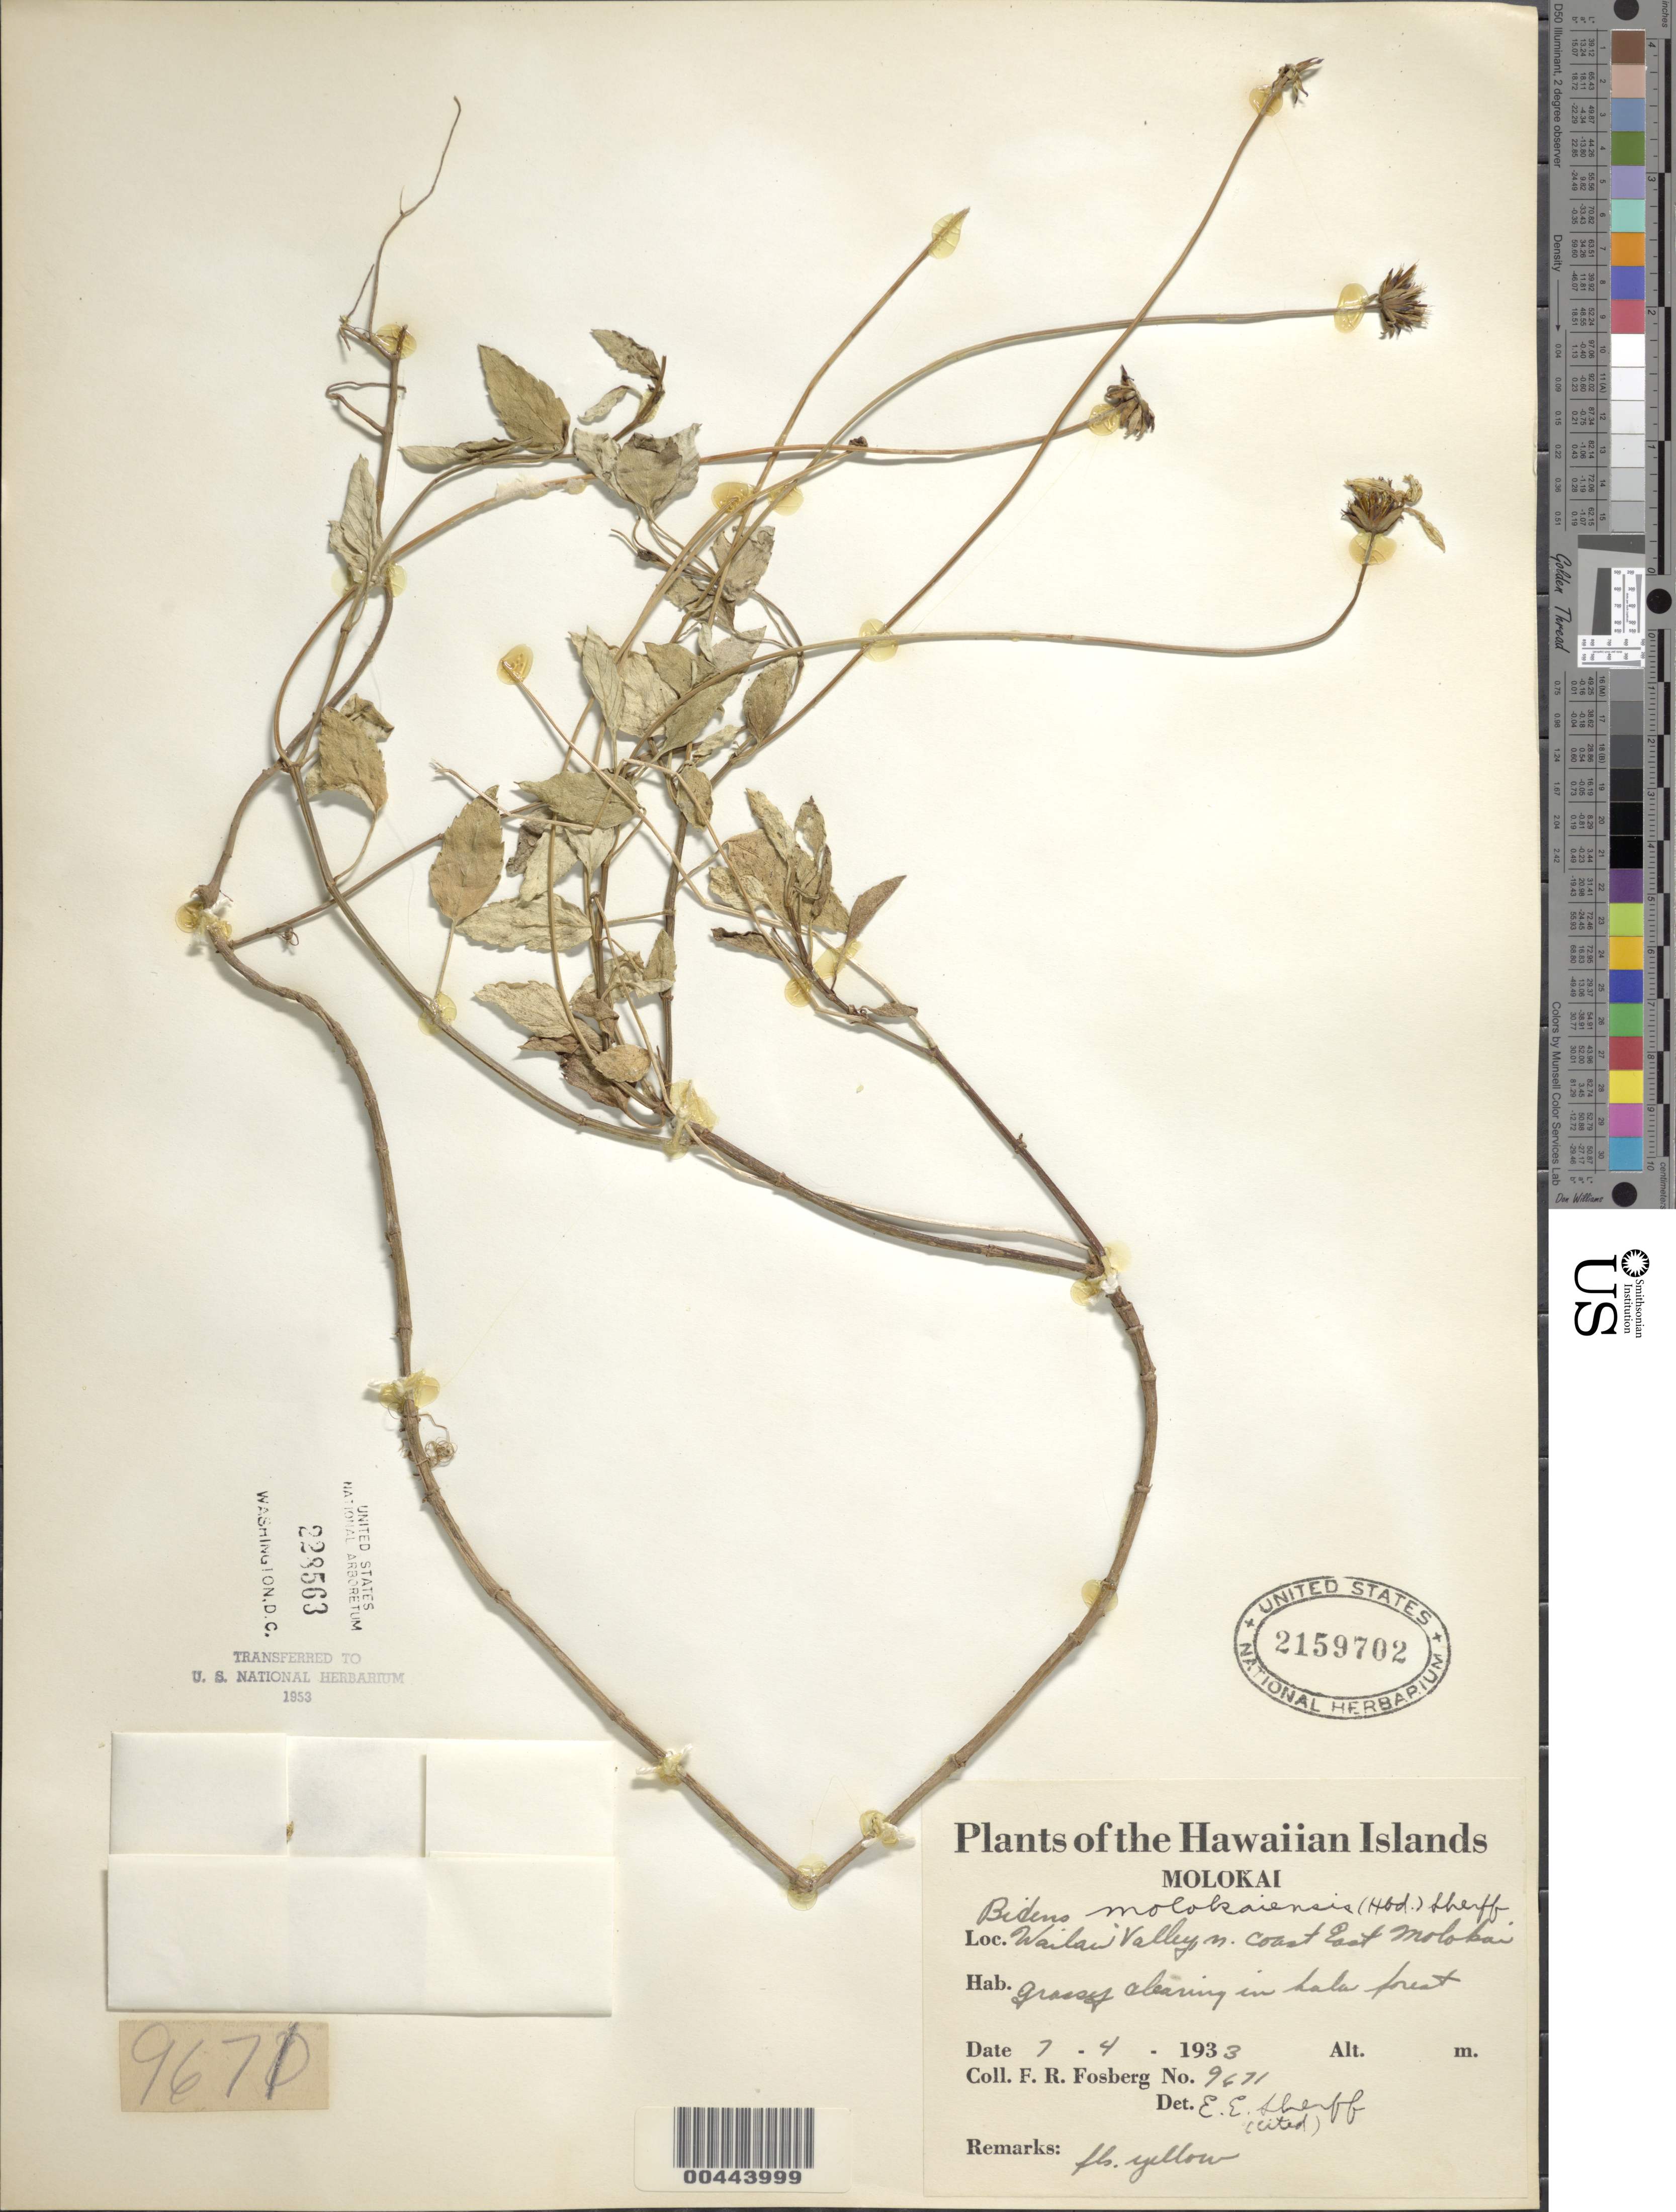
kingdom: Plantae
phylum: Tracheophyta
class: Magnoliopsida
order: Asterales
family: Asteraceae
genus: Bidens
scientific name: Bidens molokaiensis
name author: (Hillebr.) Sherff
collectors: F. R. Fosberg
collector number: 9671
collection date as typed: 4 Jul 1933 or 7 Apr 1933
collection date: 1933-04-07 or 1933-07-04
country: United States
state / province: Hawaii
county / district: Maui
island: Moloka'i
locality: Wailau Valley, N coast E Molokai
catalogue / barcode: US 2159702